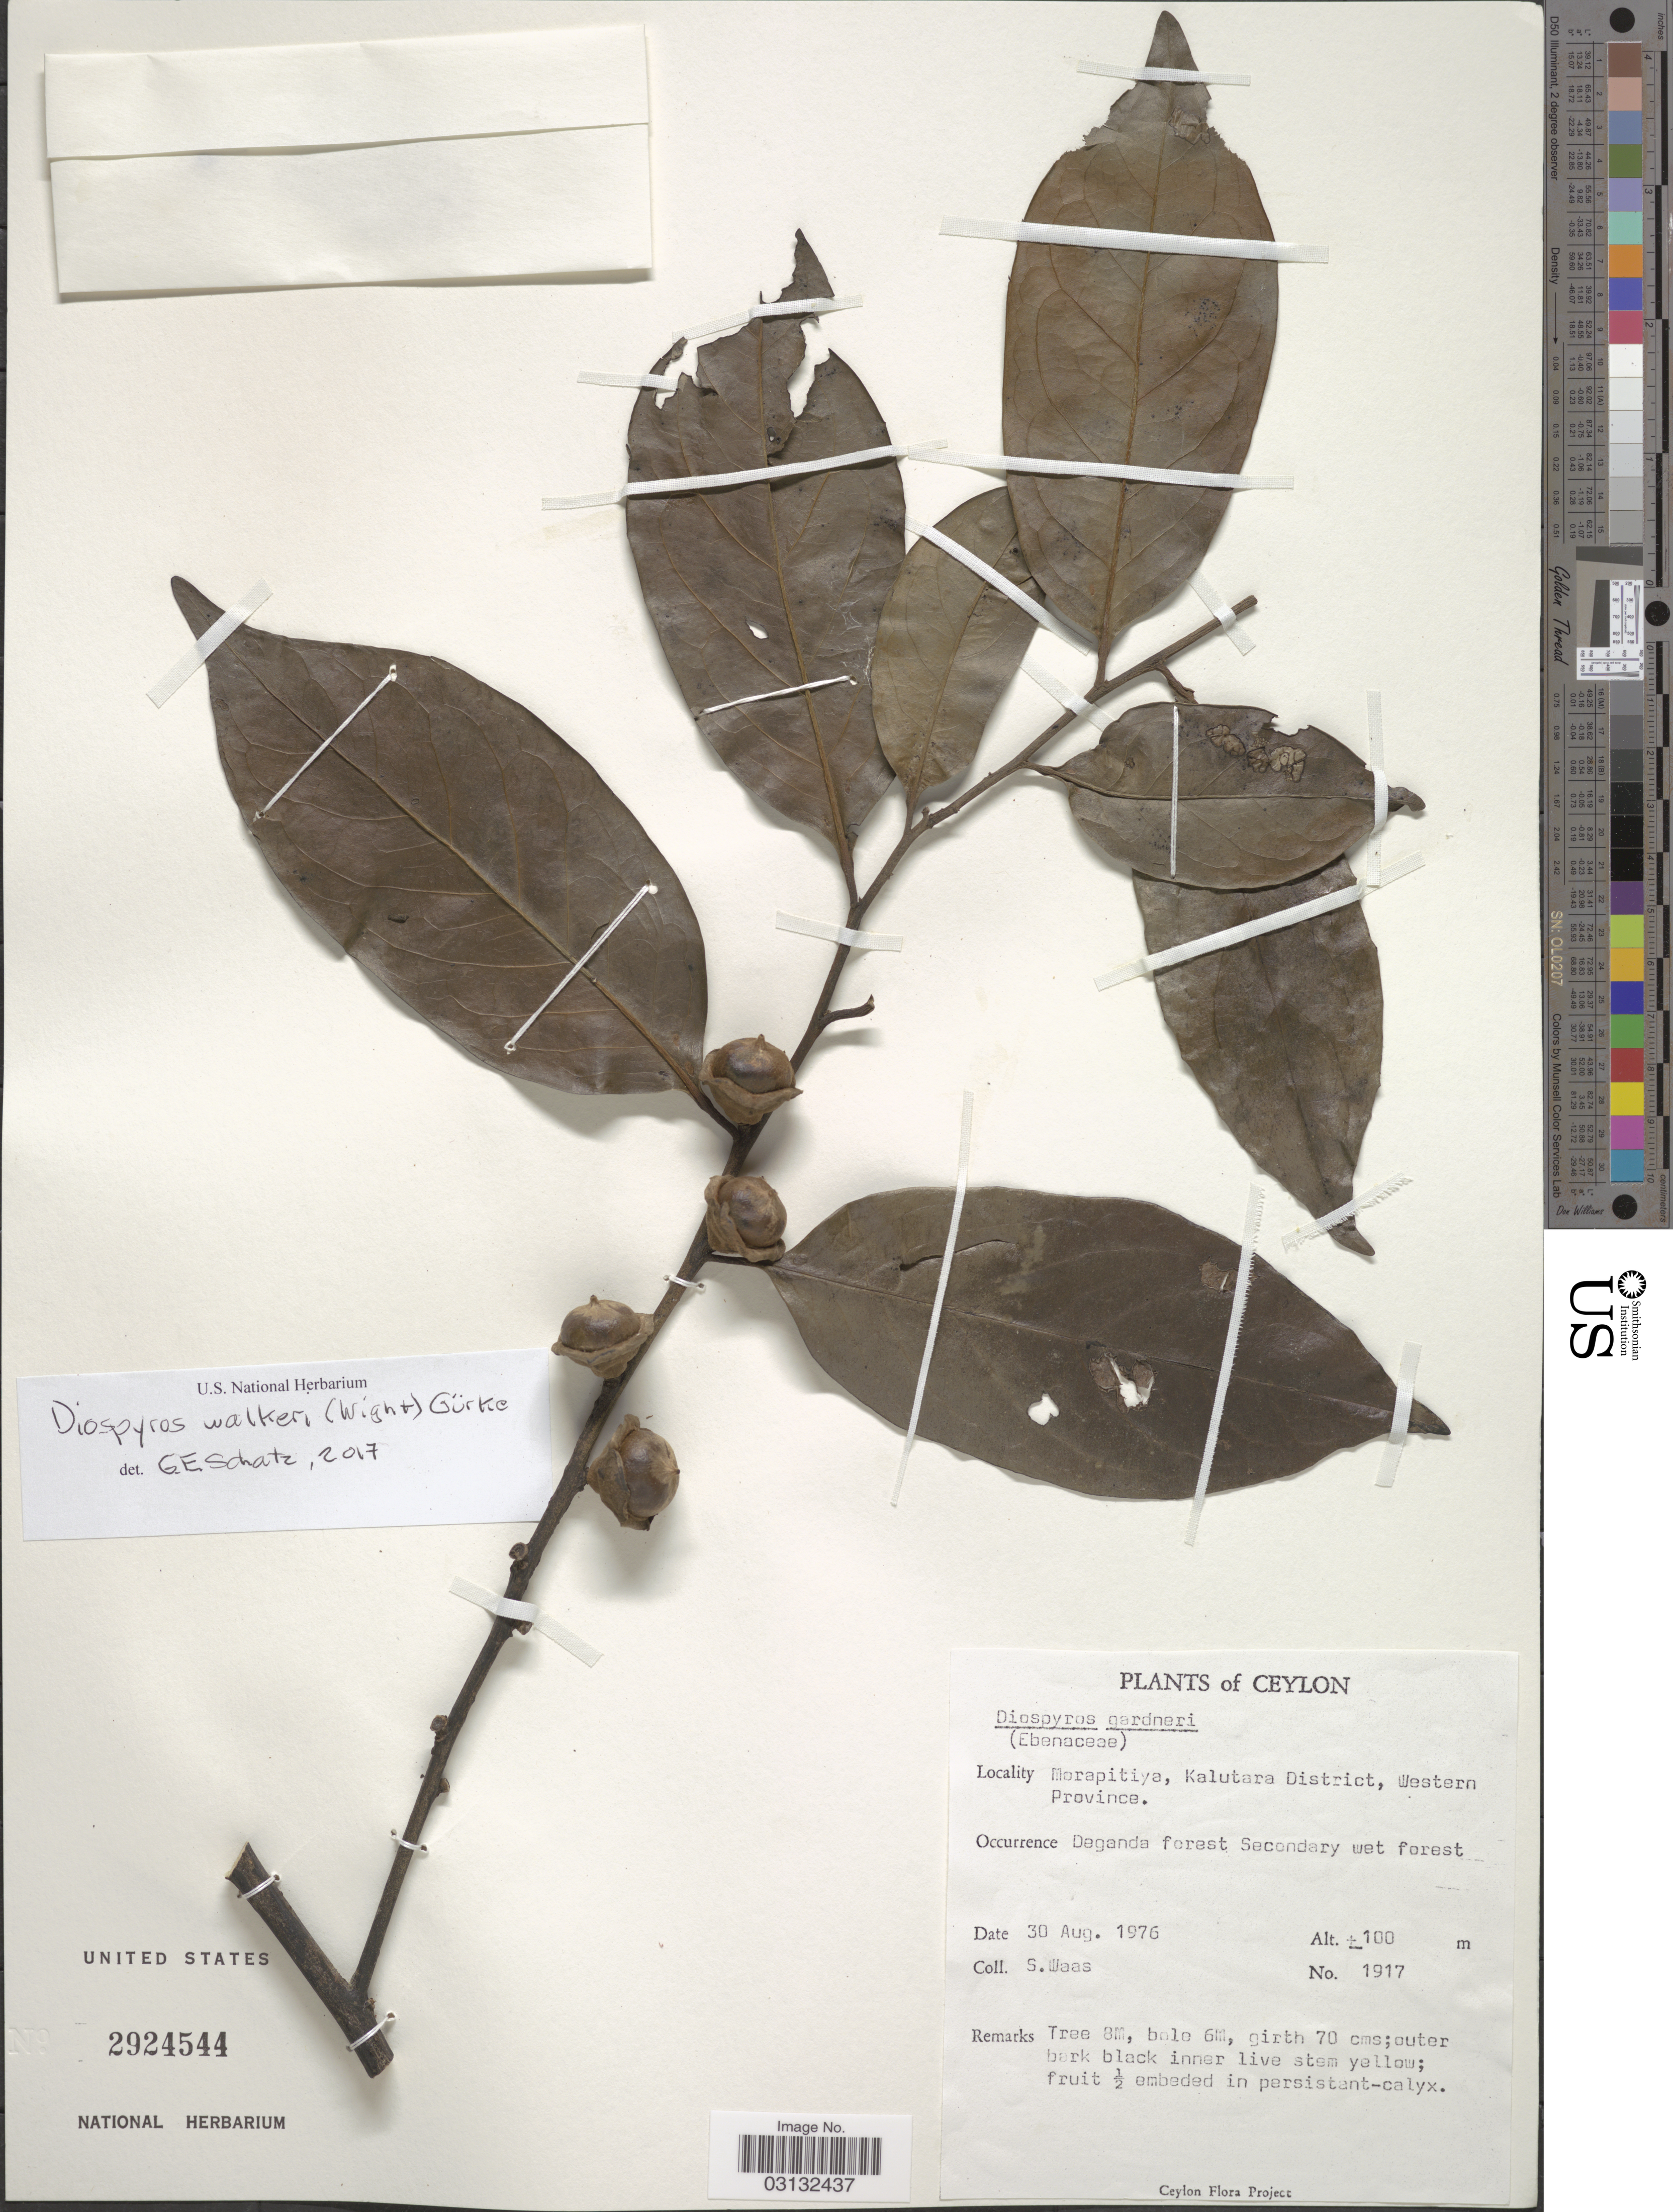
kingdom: Plantae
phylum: Tracheophyta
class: Magnoliopsida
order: Ericales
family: Ebenaceae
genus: Diospyros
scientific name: Diospyros walkeri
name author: (Wight) Gürke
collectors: S. Waas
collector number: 1917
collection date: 1976-08-30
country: Sri Lanka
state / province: Western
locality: Ceylon. Morapitiya, Kalutara District. Deganda forest.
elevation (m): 100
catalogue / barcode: US 2924544